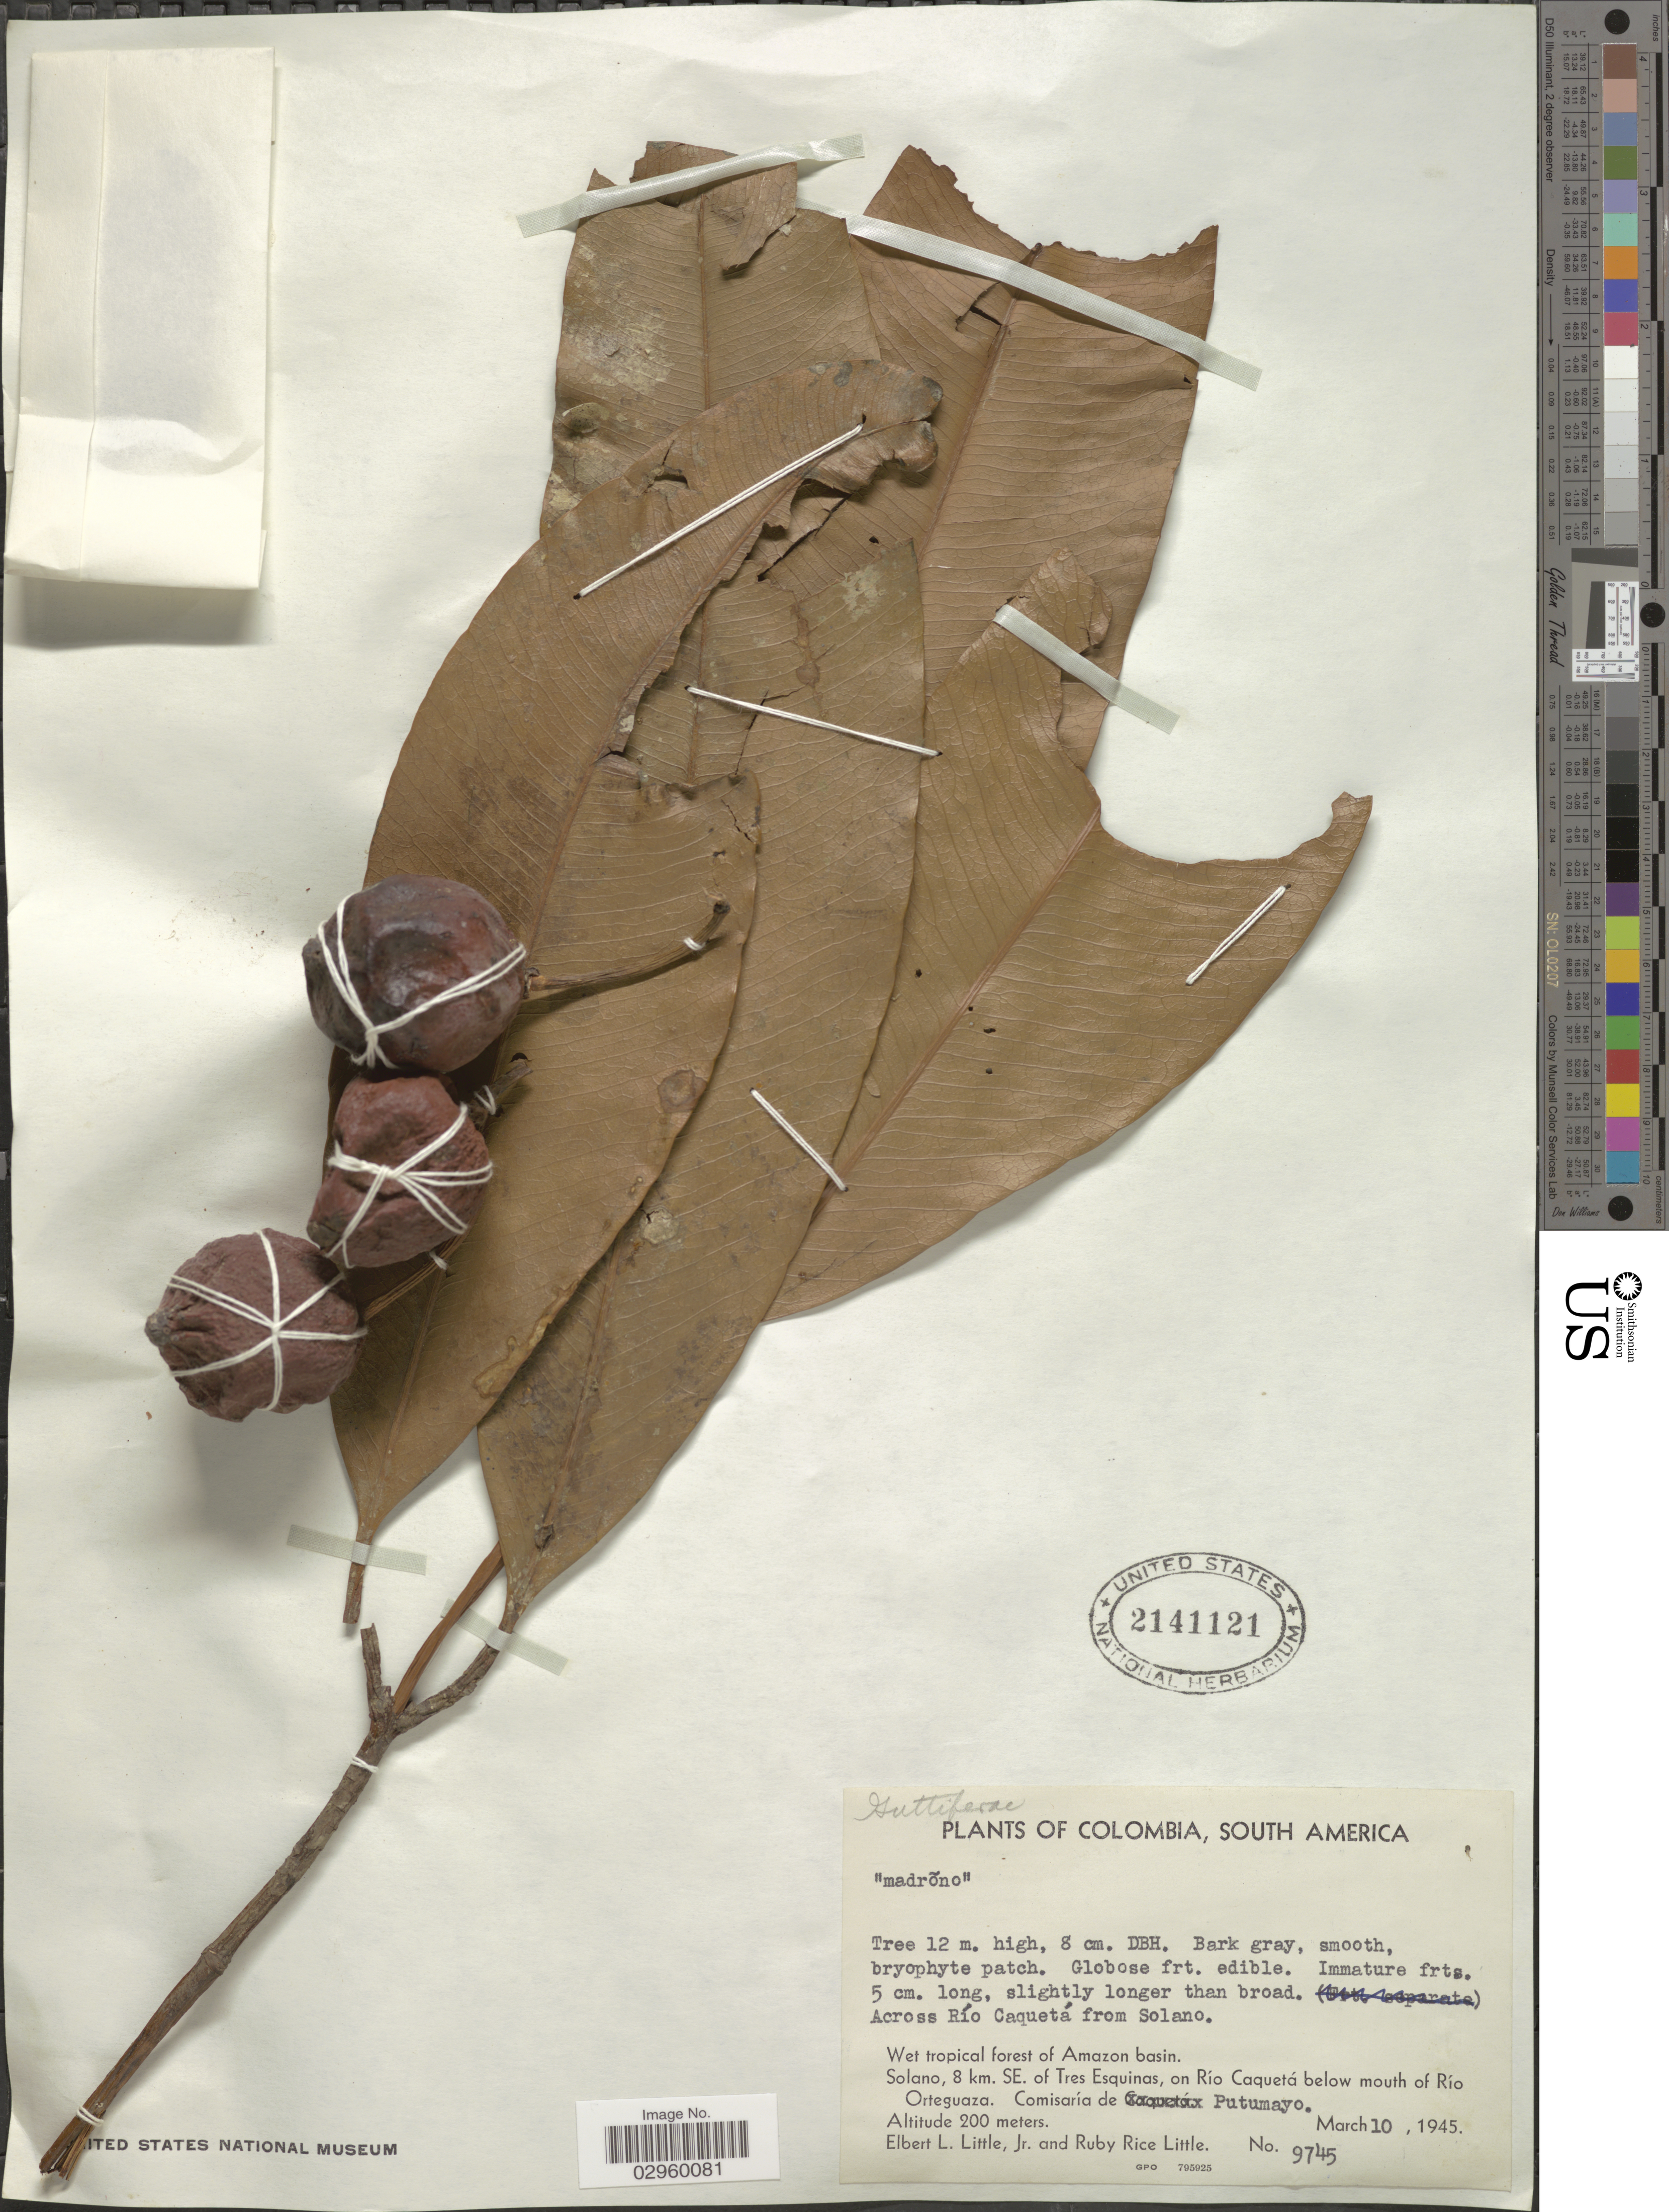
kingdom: Plantae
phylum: Tracheophyta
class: Magnoliopsida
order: Malpighiales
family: Clusiaceae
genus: Clusia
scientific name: Clusia sp.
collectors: E. L. Little & R. R. Little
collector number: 9745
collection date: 1945-03-10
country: Colombia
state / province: Putumayo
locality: Across Río Caquetá from Solano, Wet tropical forest of Amazon basin, Solano, 8 km. SE. of Tres Esquinas, on Río Caquetá below mouth of Río Orteguaza, Comisaría de Putumayo.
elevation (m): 200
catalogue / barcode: US 2141121